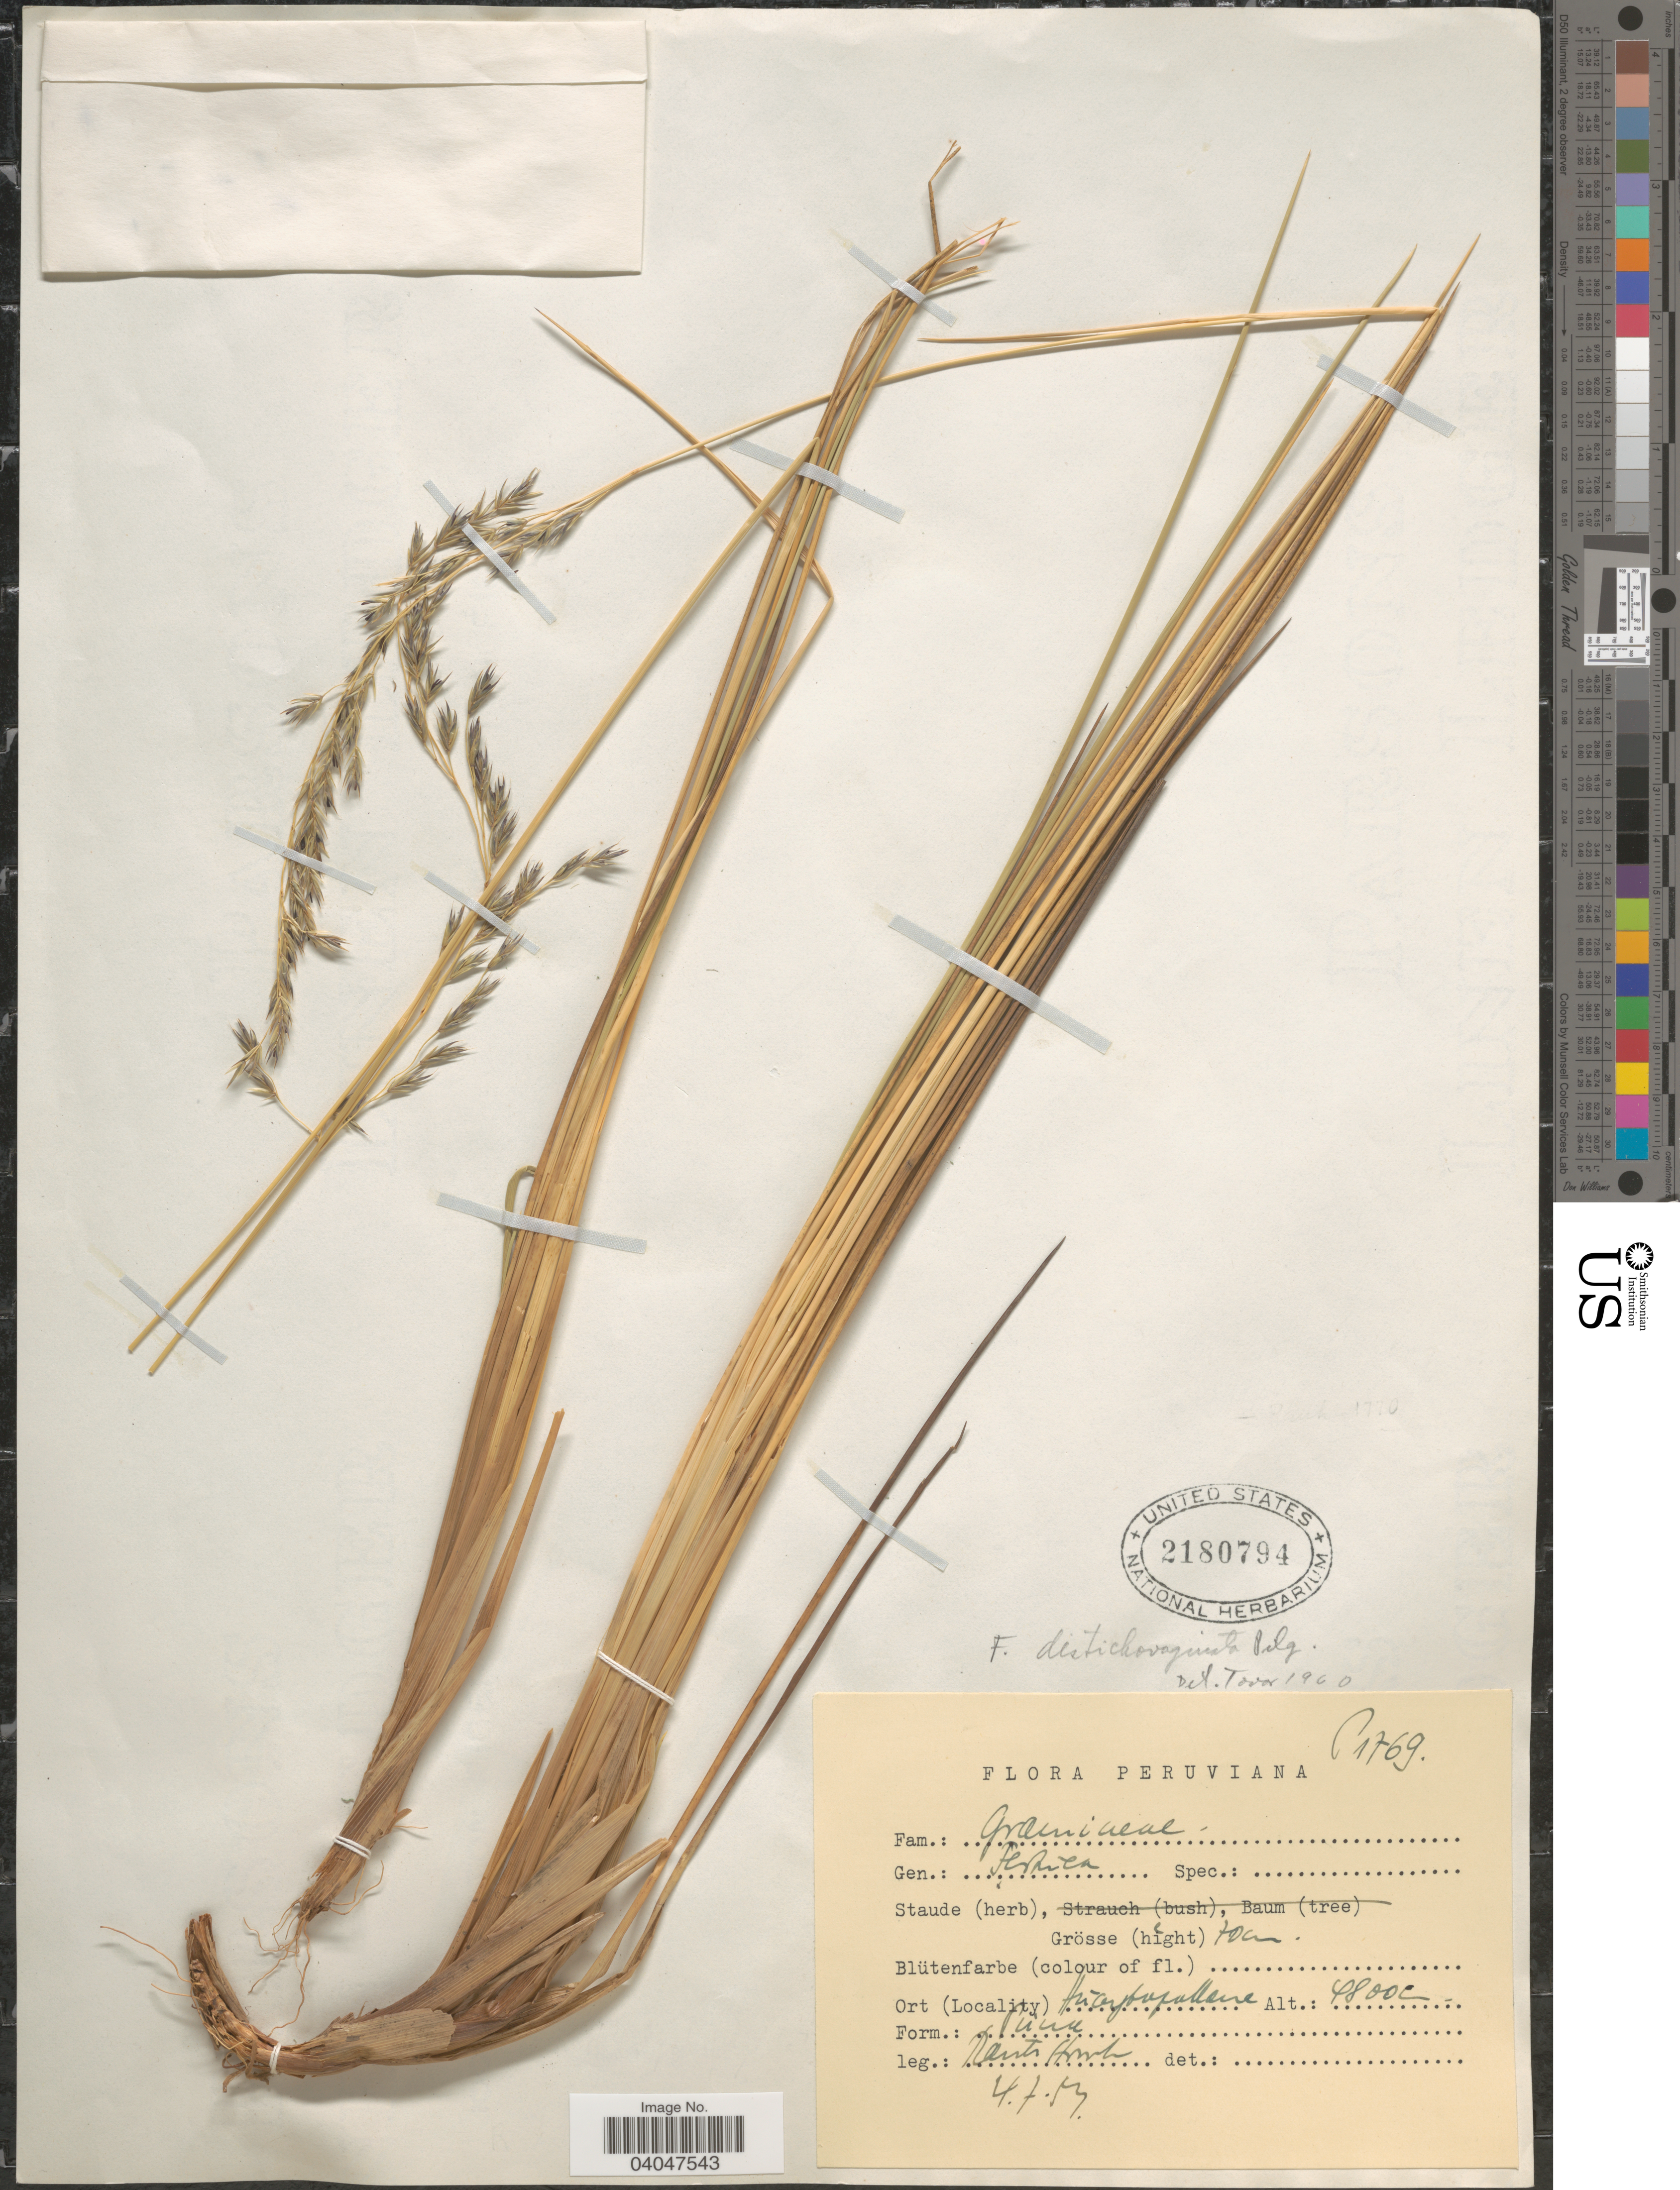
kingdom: Plantae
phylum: Tracheophyta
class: Liliopsida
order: Poales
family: Poaceae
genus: Festuca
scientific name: Festuca distichovaginata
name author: Pilg.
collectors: W. Rauh & G. Hirsch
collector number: P1769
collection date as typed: Transcribed d/m/y: 4/7/54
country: Peru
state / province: Puno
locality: Huaytapallana.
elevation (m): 4800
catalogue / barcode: US 2180794